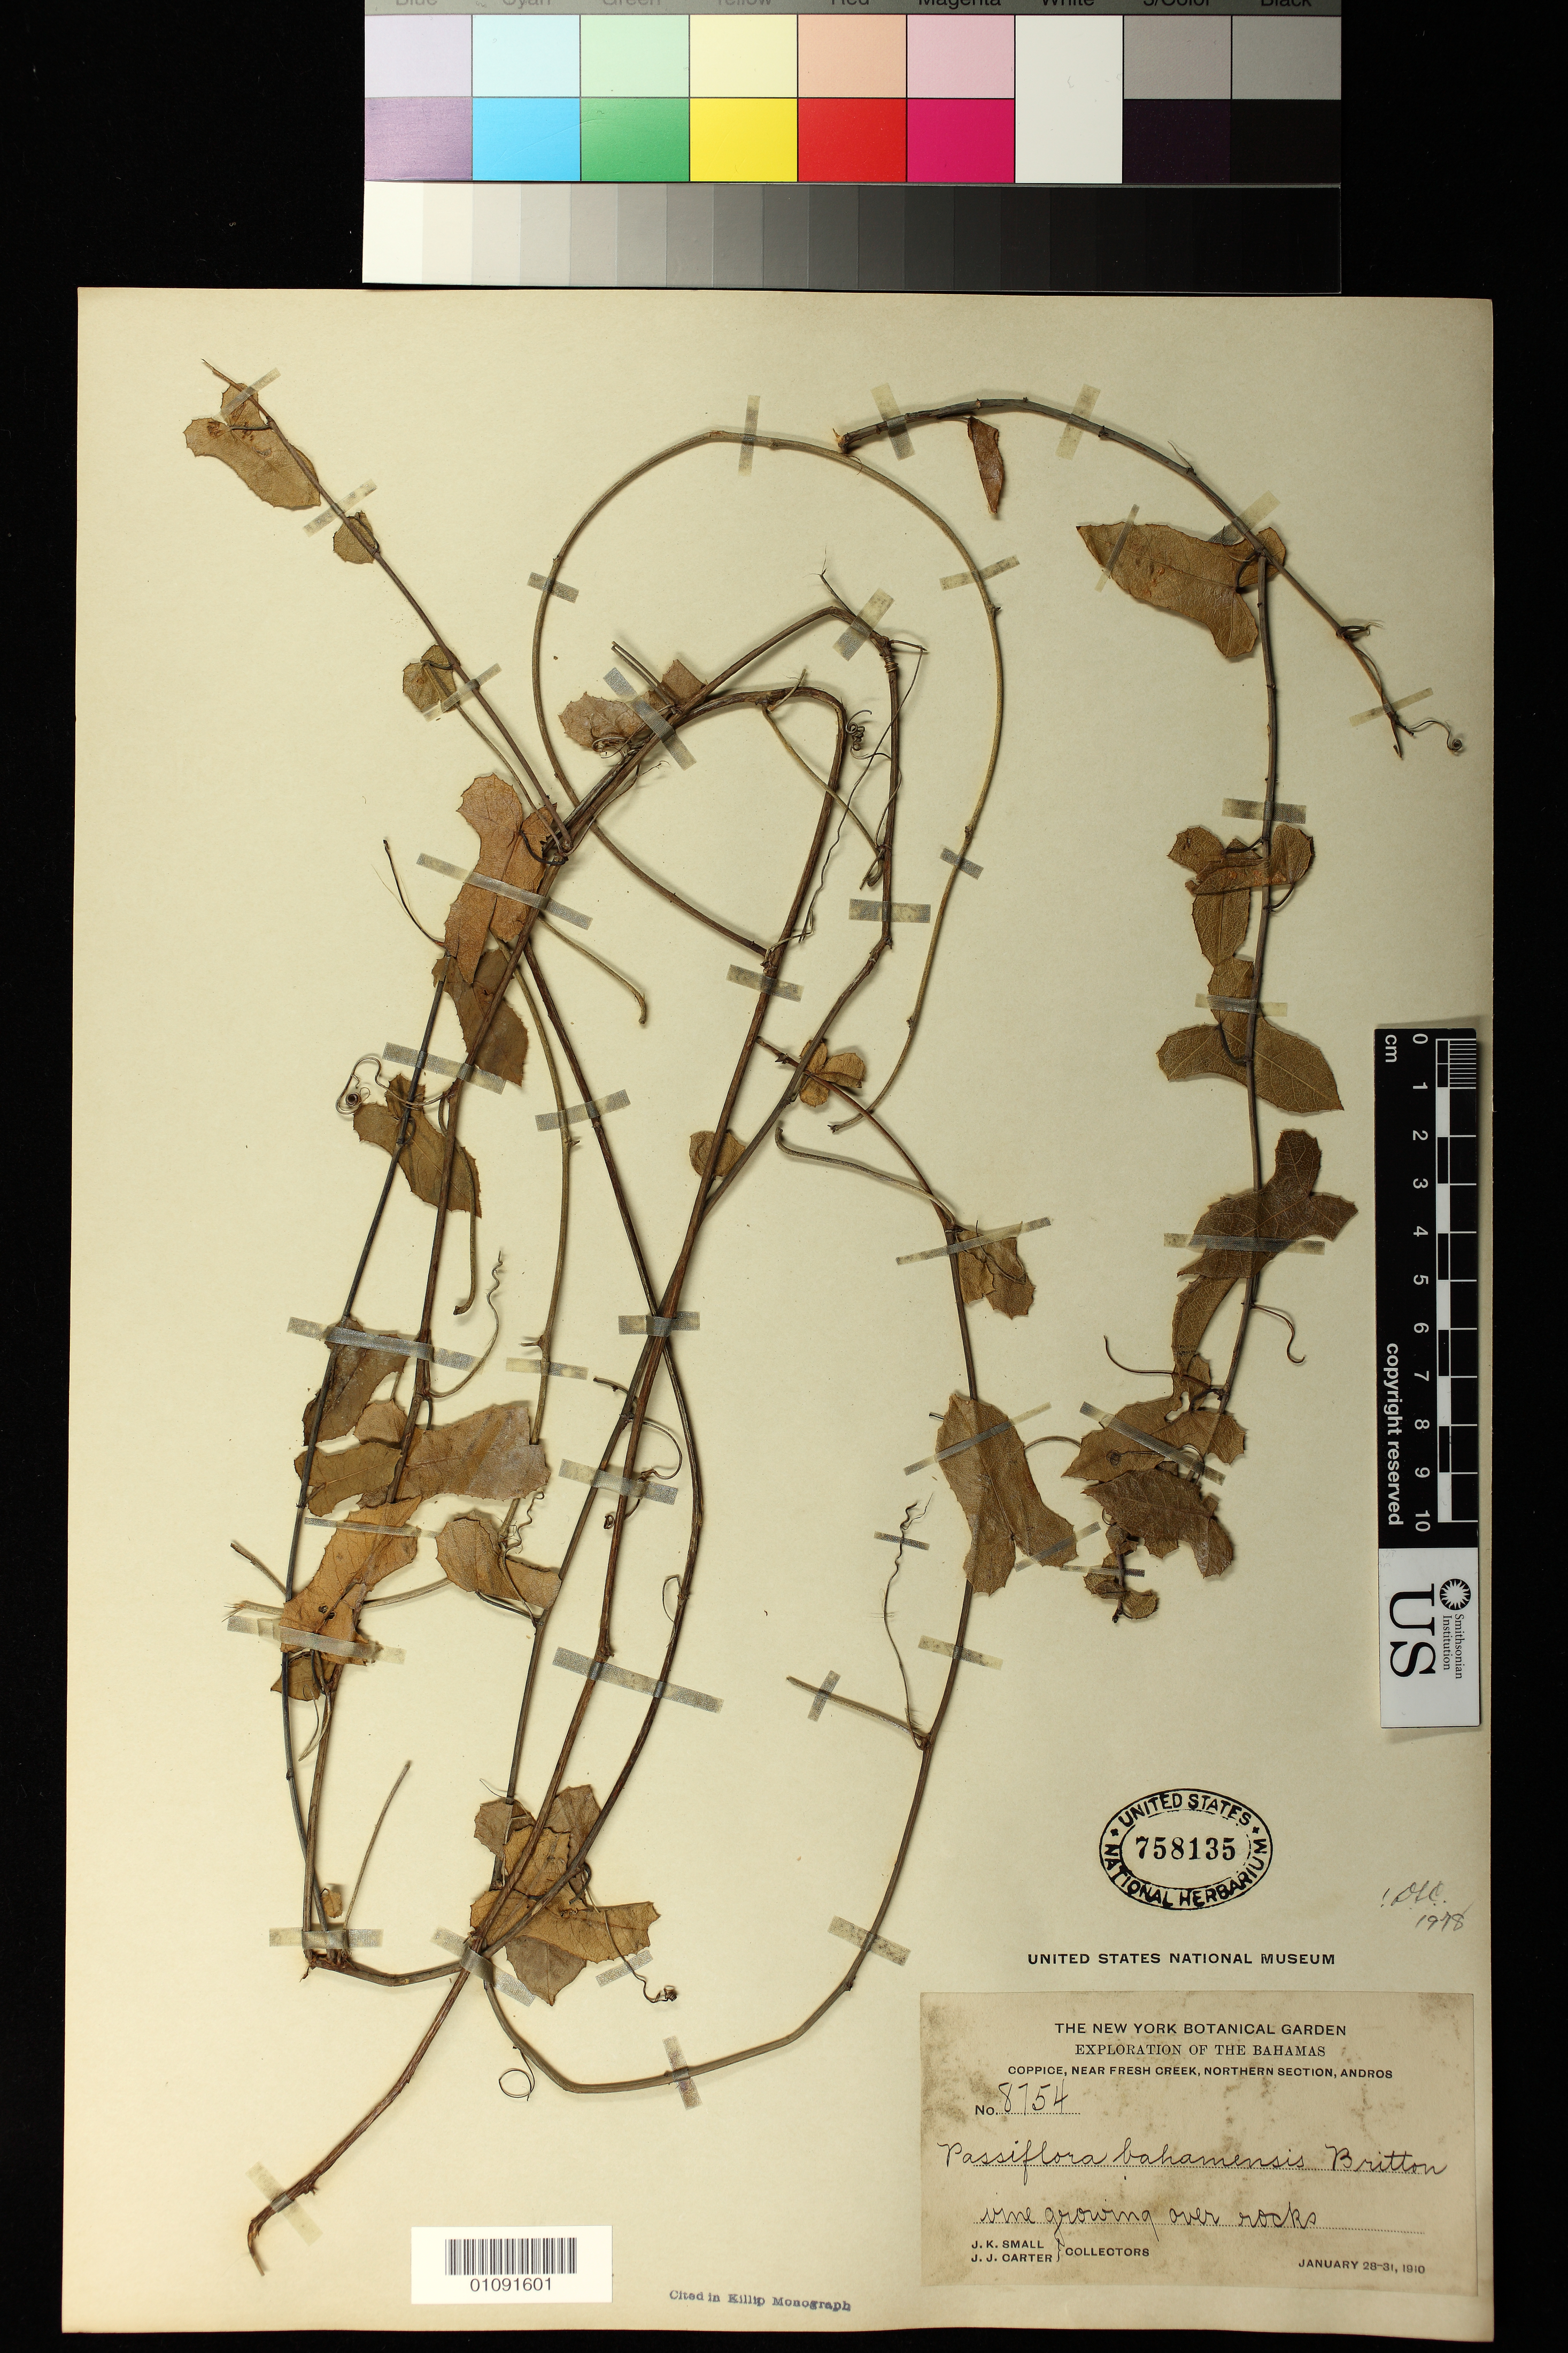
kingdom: Plantae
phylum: Tracheophyta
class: Magnoliopsida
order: Malpighiales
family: Passifloraceae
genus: Passiflora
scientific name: Passiflora bahamensis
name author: Britton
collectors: J. K. Small & J. J. Carter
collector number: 8754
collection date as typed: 28 Jan 1910 to 31 Jan 1910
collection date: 1910-01-28/1910-01-31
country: Bahamas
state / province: North Andros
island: Andros I.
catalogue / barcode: US 758135